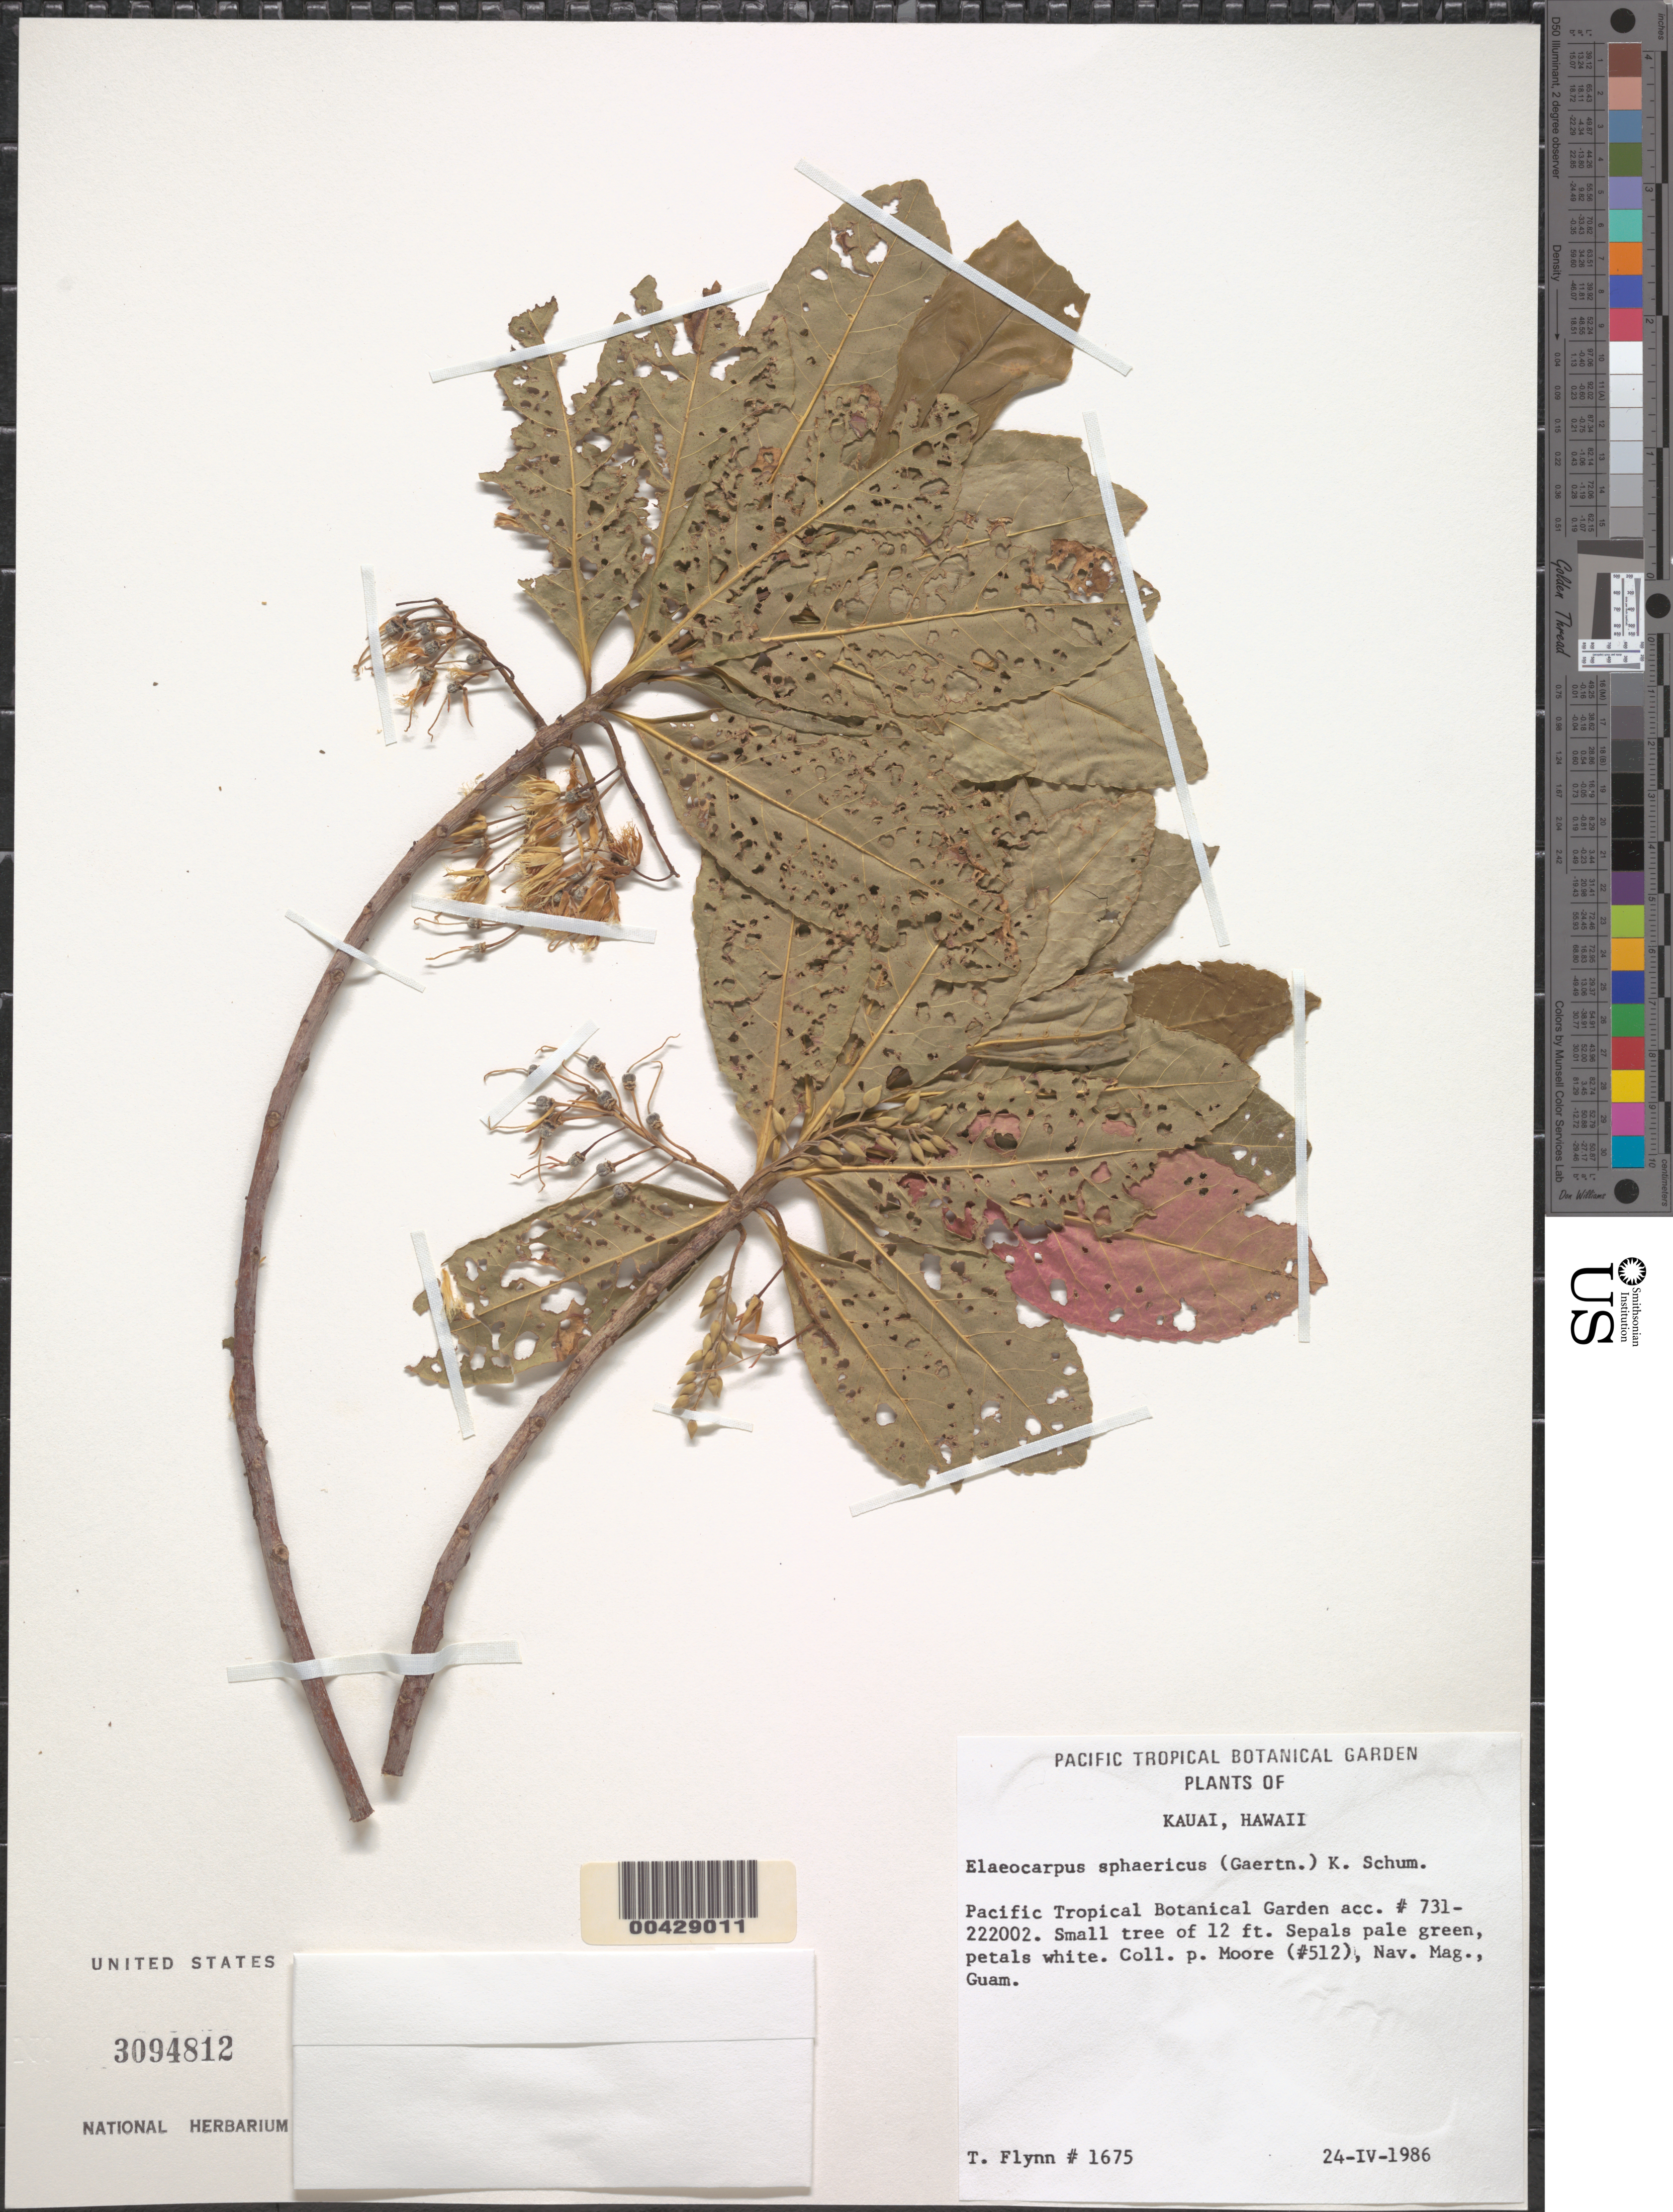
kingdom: Plantae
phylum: Tracheophyta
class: Magnoliopsida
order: Oxalidales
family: Elaeocarpaceae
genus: Elaeocarpus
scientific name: Elaeocarpus sphaericus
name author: (Gaertn.) K. Schum.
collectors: T. W. Flynn & P. Moore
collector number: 1675 / 512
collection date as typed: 24 Apr 1986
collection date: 1986-04-24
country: United States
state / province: Hawaii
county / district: Kaui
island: Kaua'i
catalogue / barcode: US 3094812